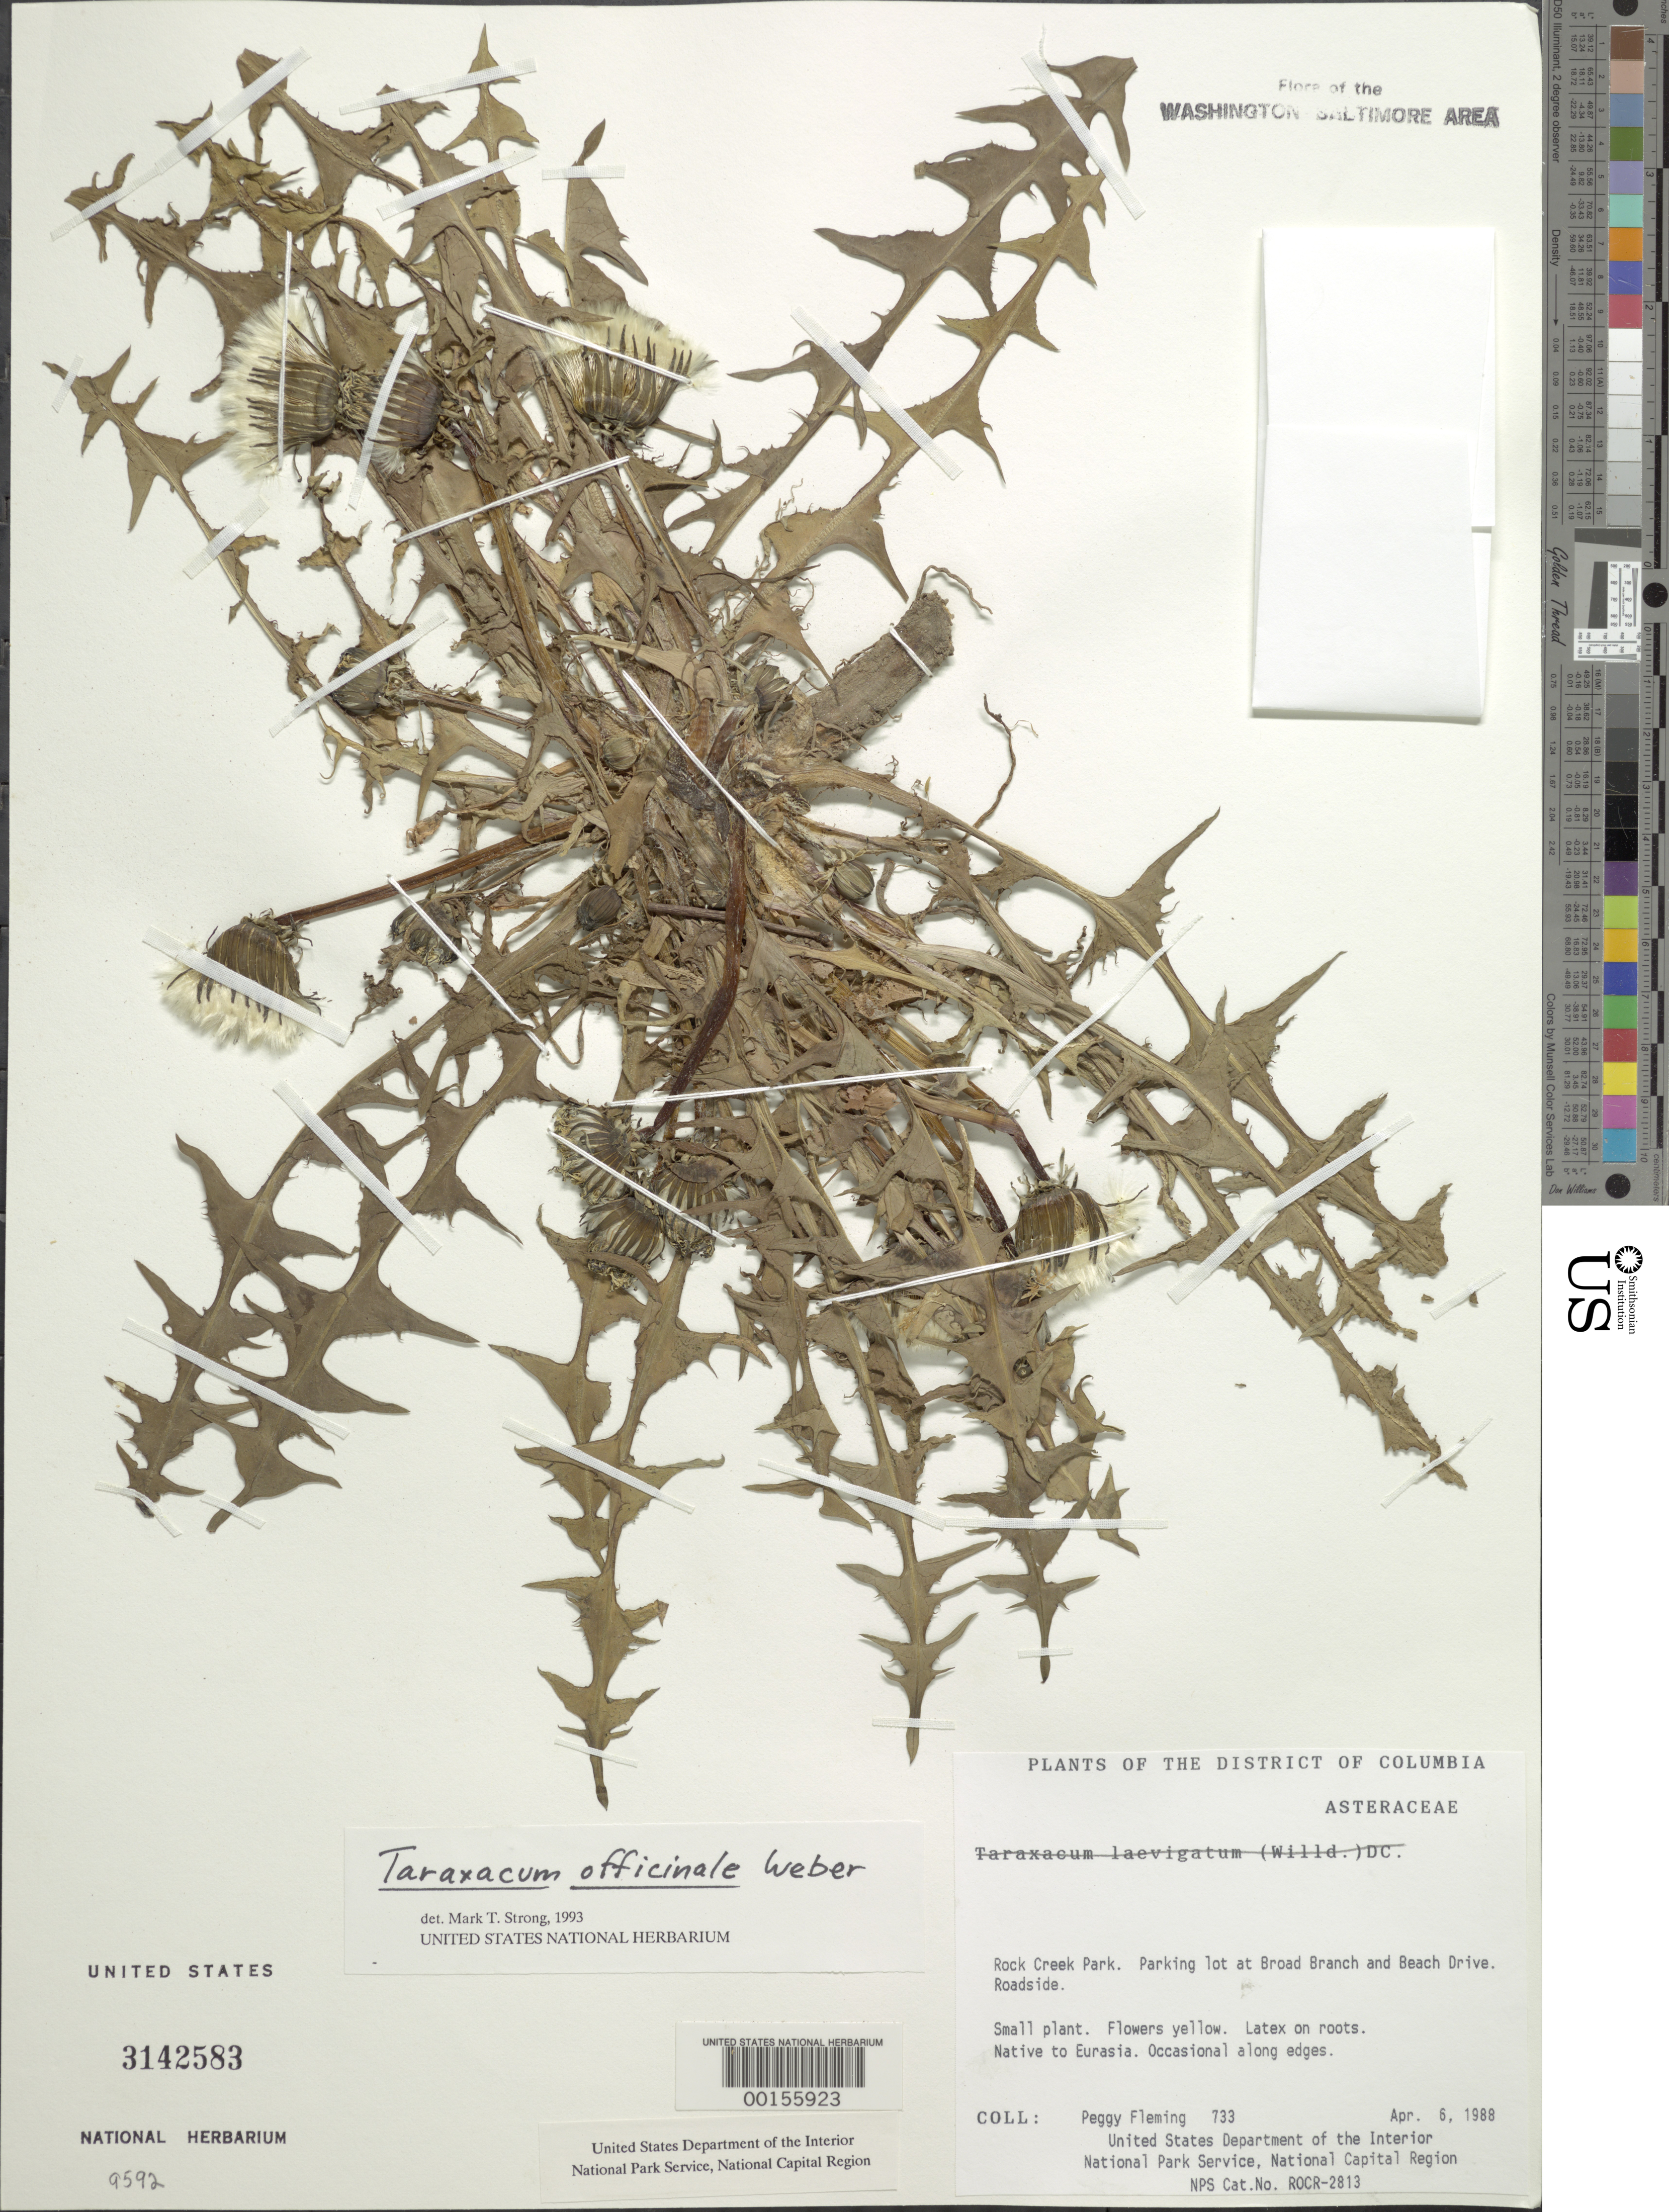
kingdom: Plantae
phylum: Tracheophyta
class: Magnoliopsida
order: Asterales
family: Asteraceae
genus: Taraxacum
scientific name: Taraxacum officinale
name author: G.H. Weber ex F.H. Wigg.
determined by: Strong, M. T., (US), Smithsonian Institution - National Museum of Natural History (UNITED STATES)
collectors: P. Fleming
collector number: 733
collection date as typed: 06 Apr 1988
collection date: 1988-04-06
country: United States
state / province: District of Columbia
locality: Rock Creek Park, Beach Drive and Broad Branch Road Rock Creek Park & vicinity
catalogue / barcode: US 3142583